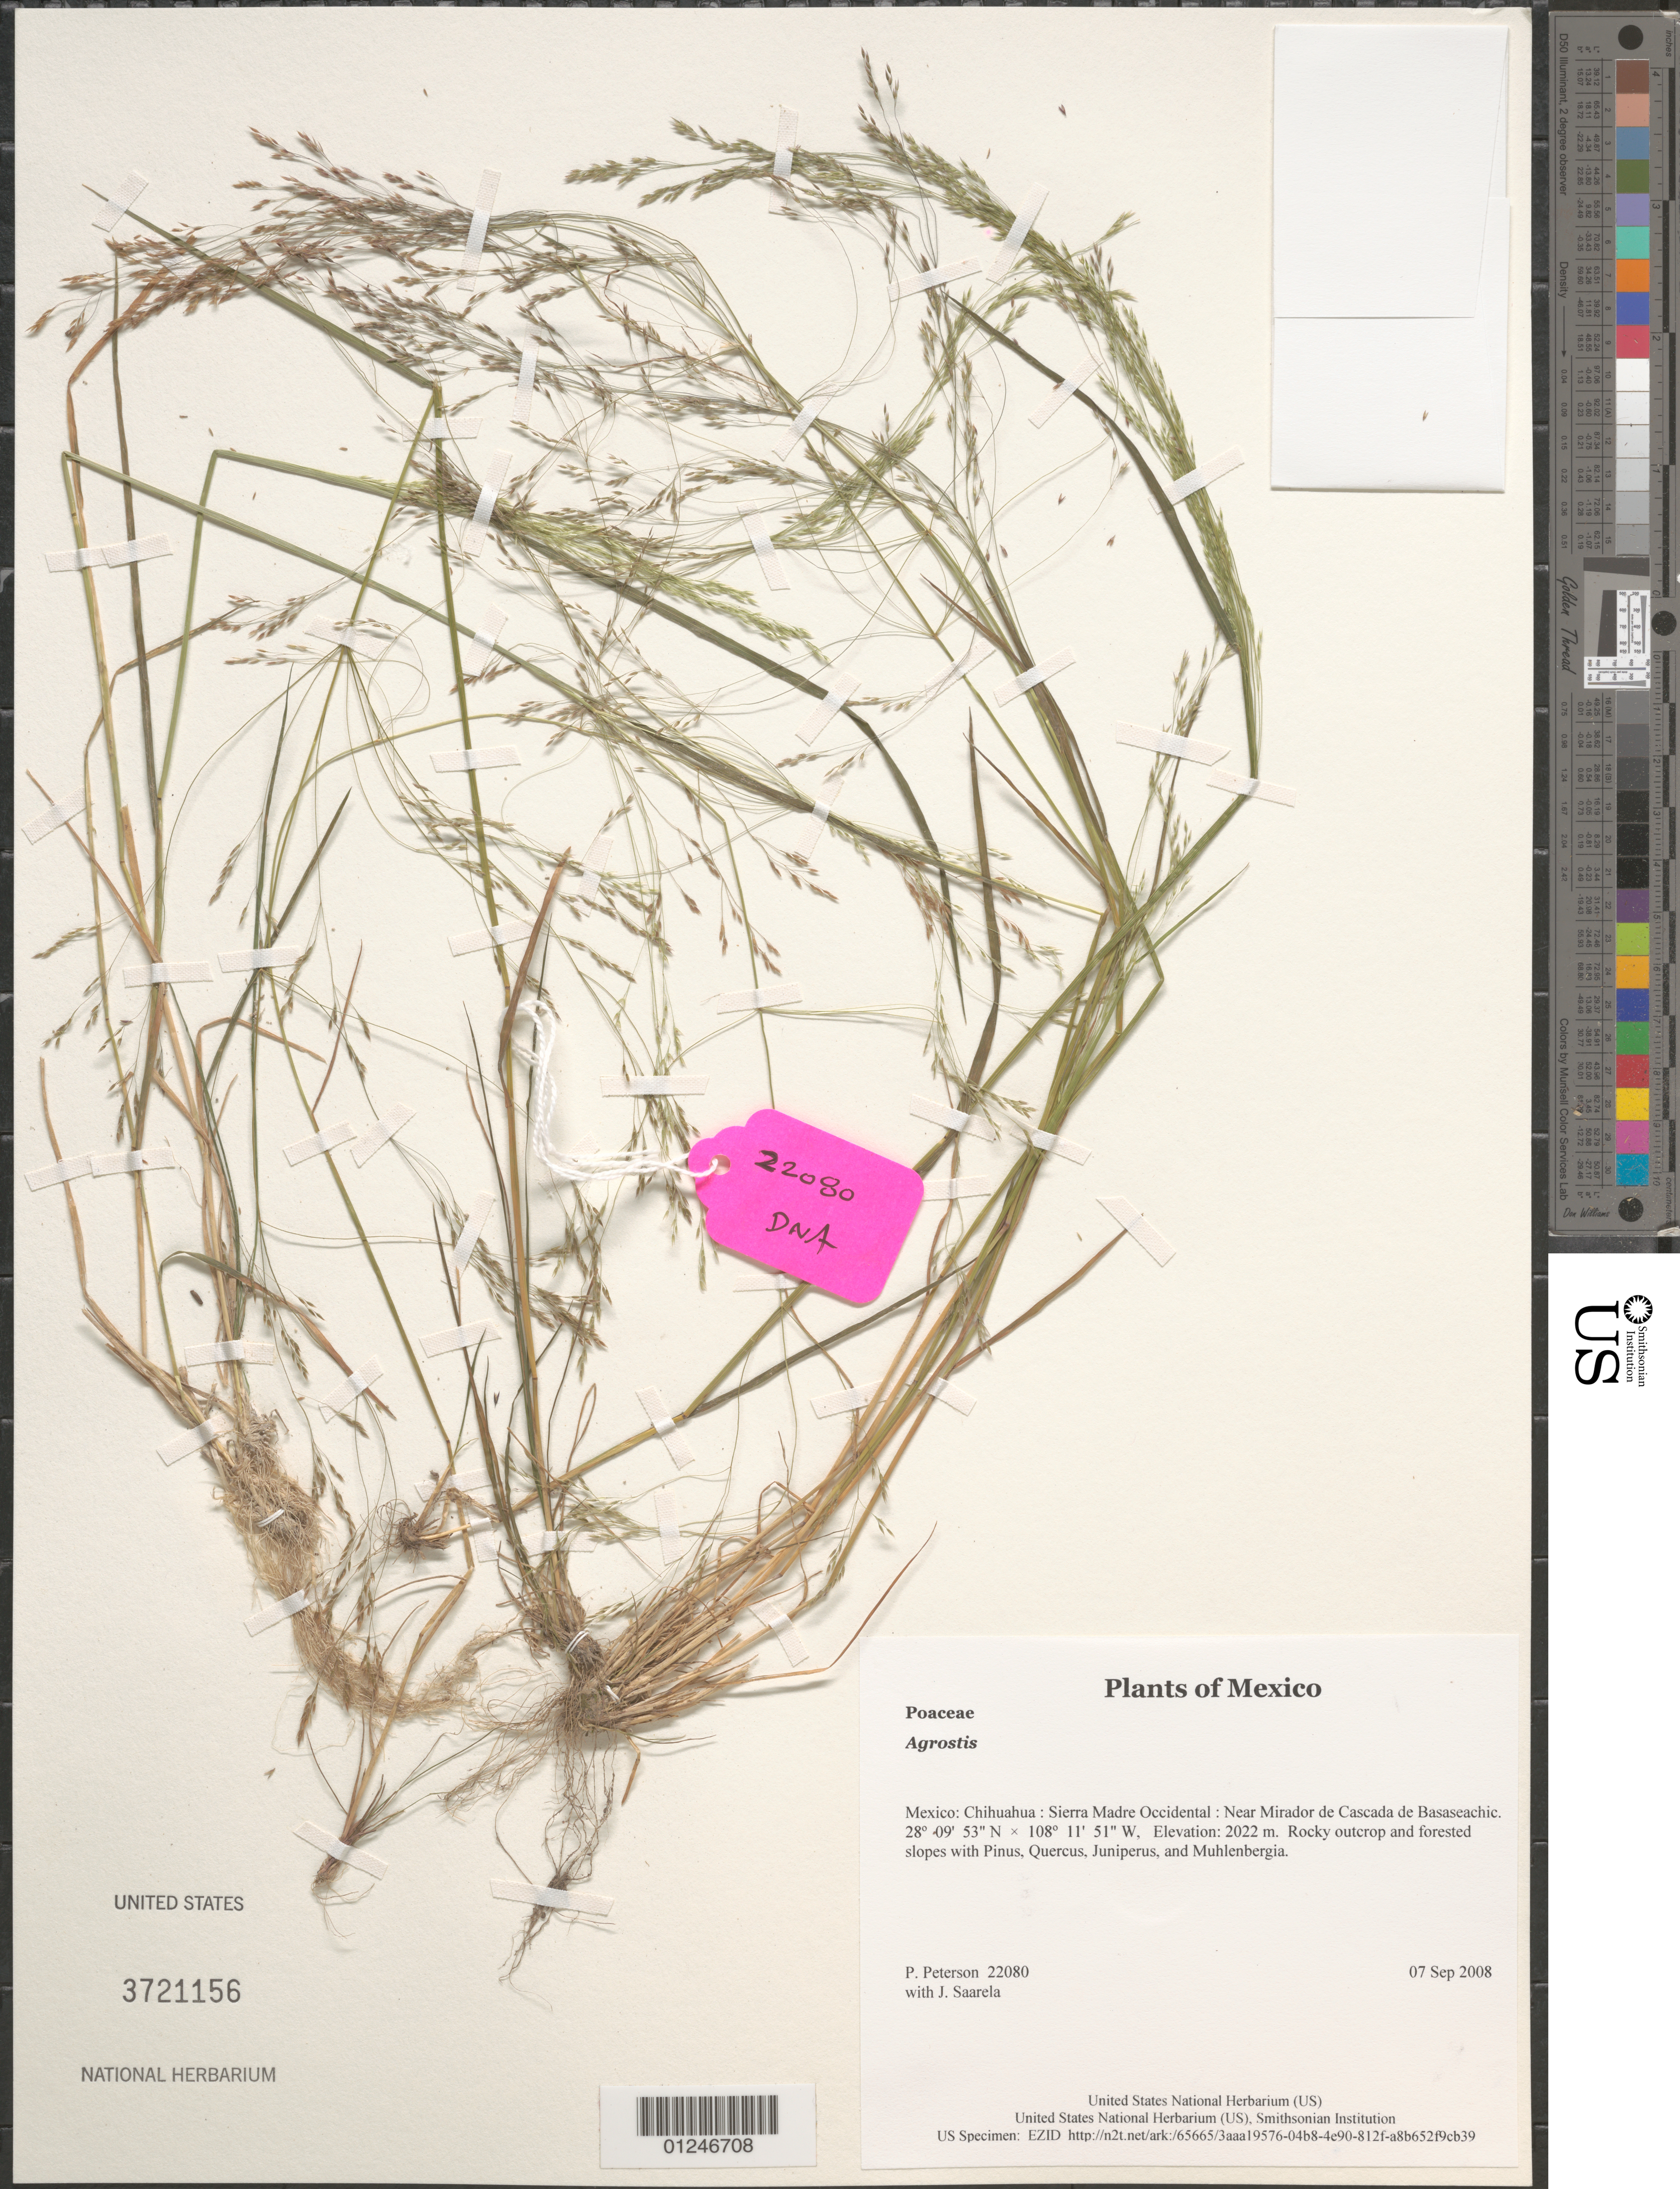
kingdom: Plantae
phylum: Tracheophyta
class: Liliopsida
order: Poales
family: Poaceae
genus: Agrostis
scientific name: Agrostis hyemalis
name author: (Walter) Britton et al.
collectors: P. M. Peterson & J. Saarela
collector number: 22080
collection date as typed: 07 Sep 2008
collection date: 2008-09-07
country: Mexico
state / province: Chihuahua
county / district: Sierra Madre Occidental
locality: Near Mirador de Cascada de Basaseachic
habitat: Rocky outcrop and forested slopes with Pinus, Quercus, Juniperus, and Muhlenbergia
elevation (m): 2022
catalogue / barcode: US 3721156